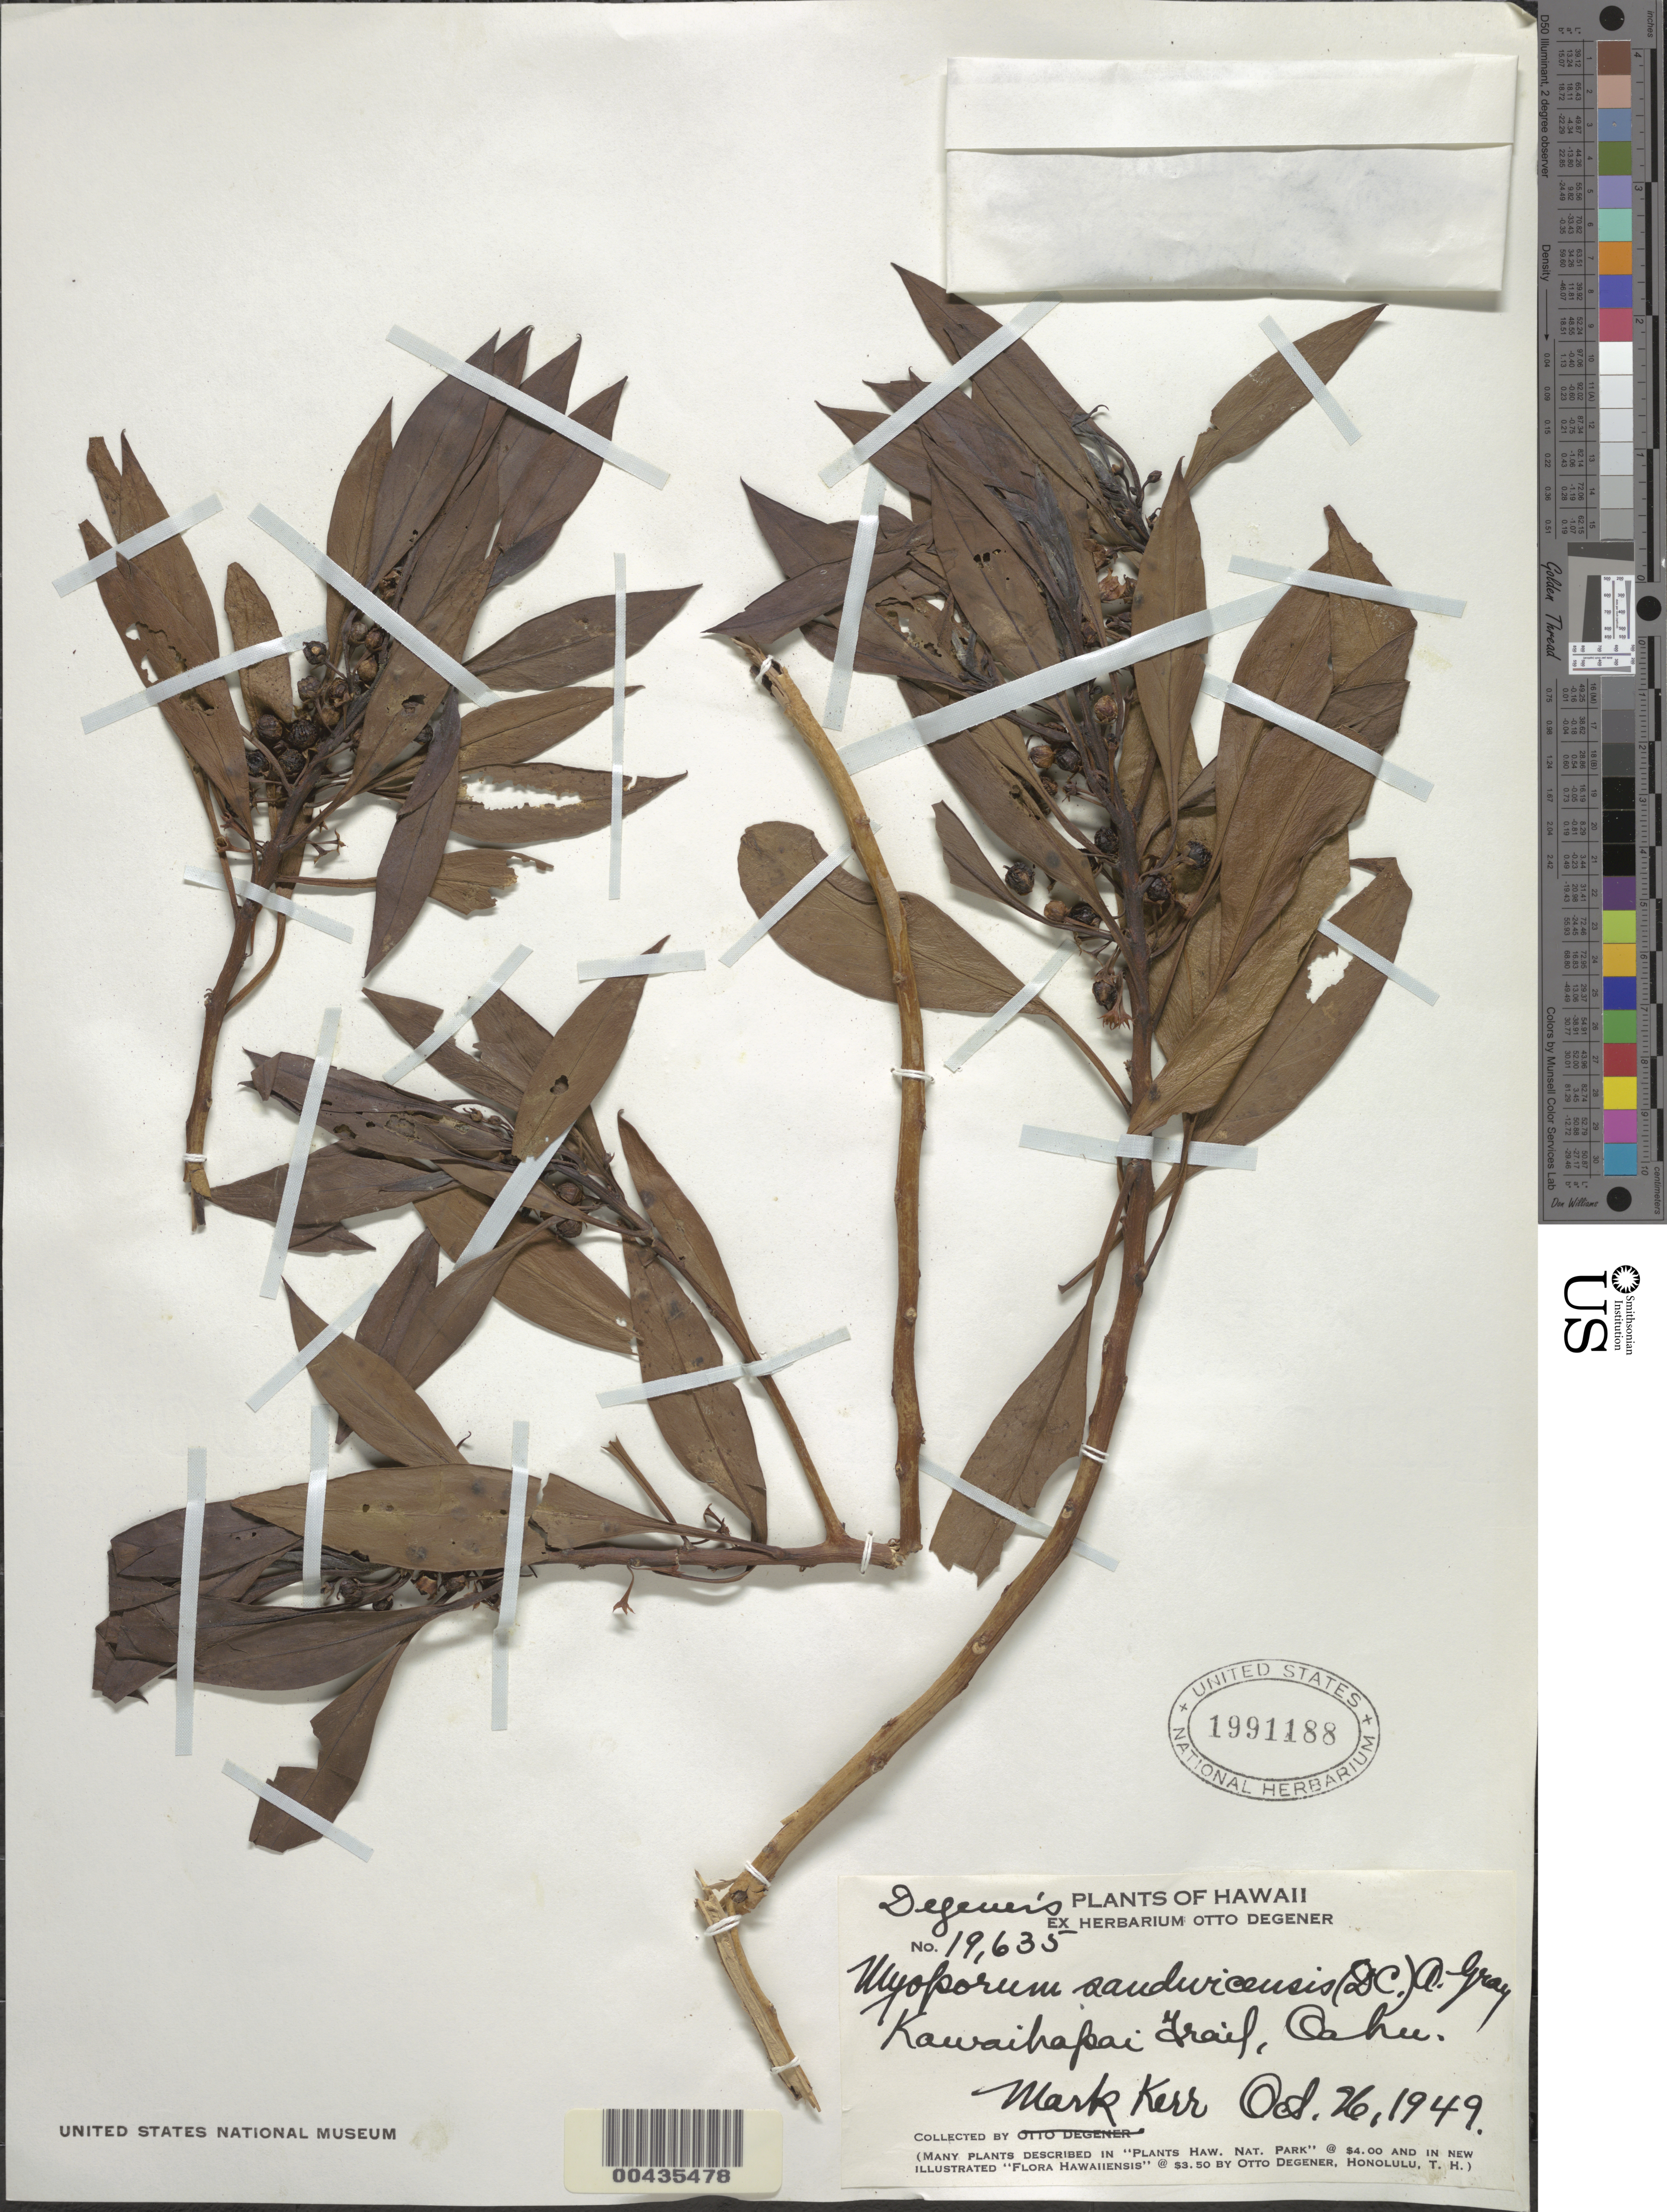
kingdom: Plantae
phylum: Tracheophyta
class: Magnoliopsida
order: Lamiales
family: Scrophulariaceae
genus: Myoporum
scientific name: Myoporum sandwicense subsp. sandwicense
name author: A. Gray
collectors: M. E. Kerr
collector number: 19635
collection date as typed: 26 Oct 1949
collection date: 1949-10-26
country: United States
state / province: Hawaii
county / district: Honolulu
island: Oahu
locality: Kawaihapai Trail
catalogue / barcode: US 1991188